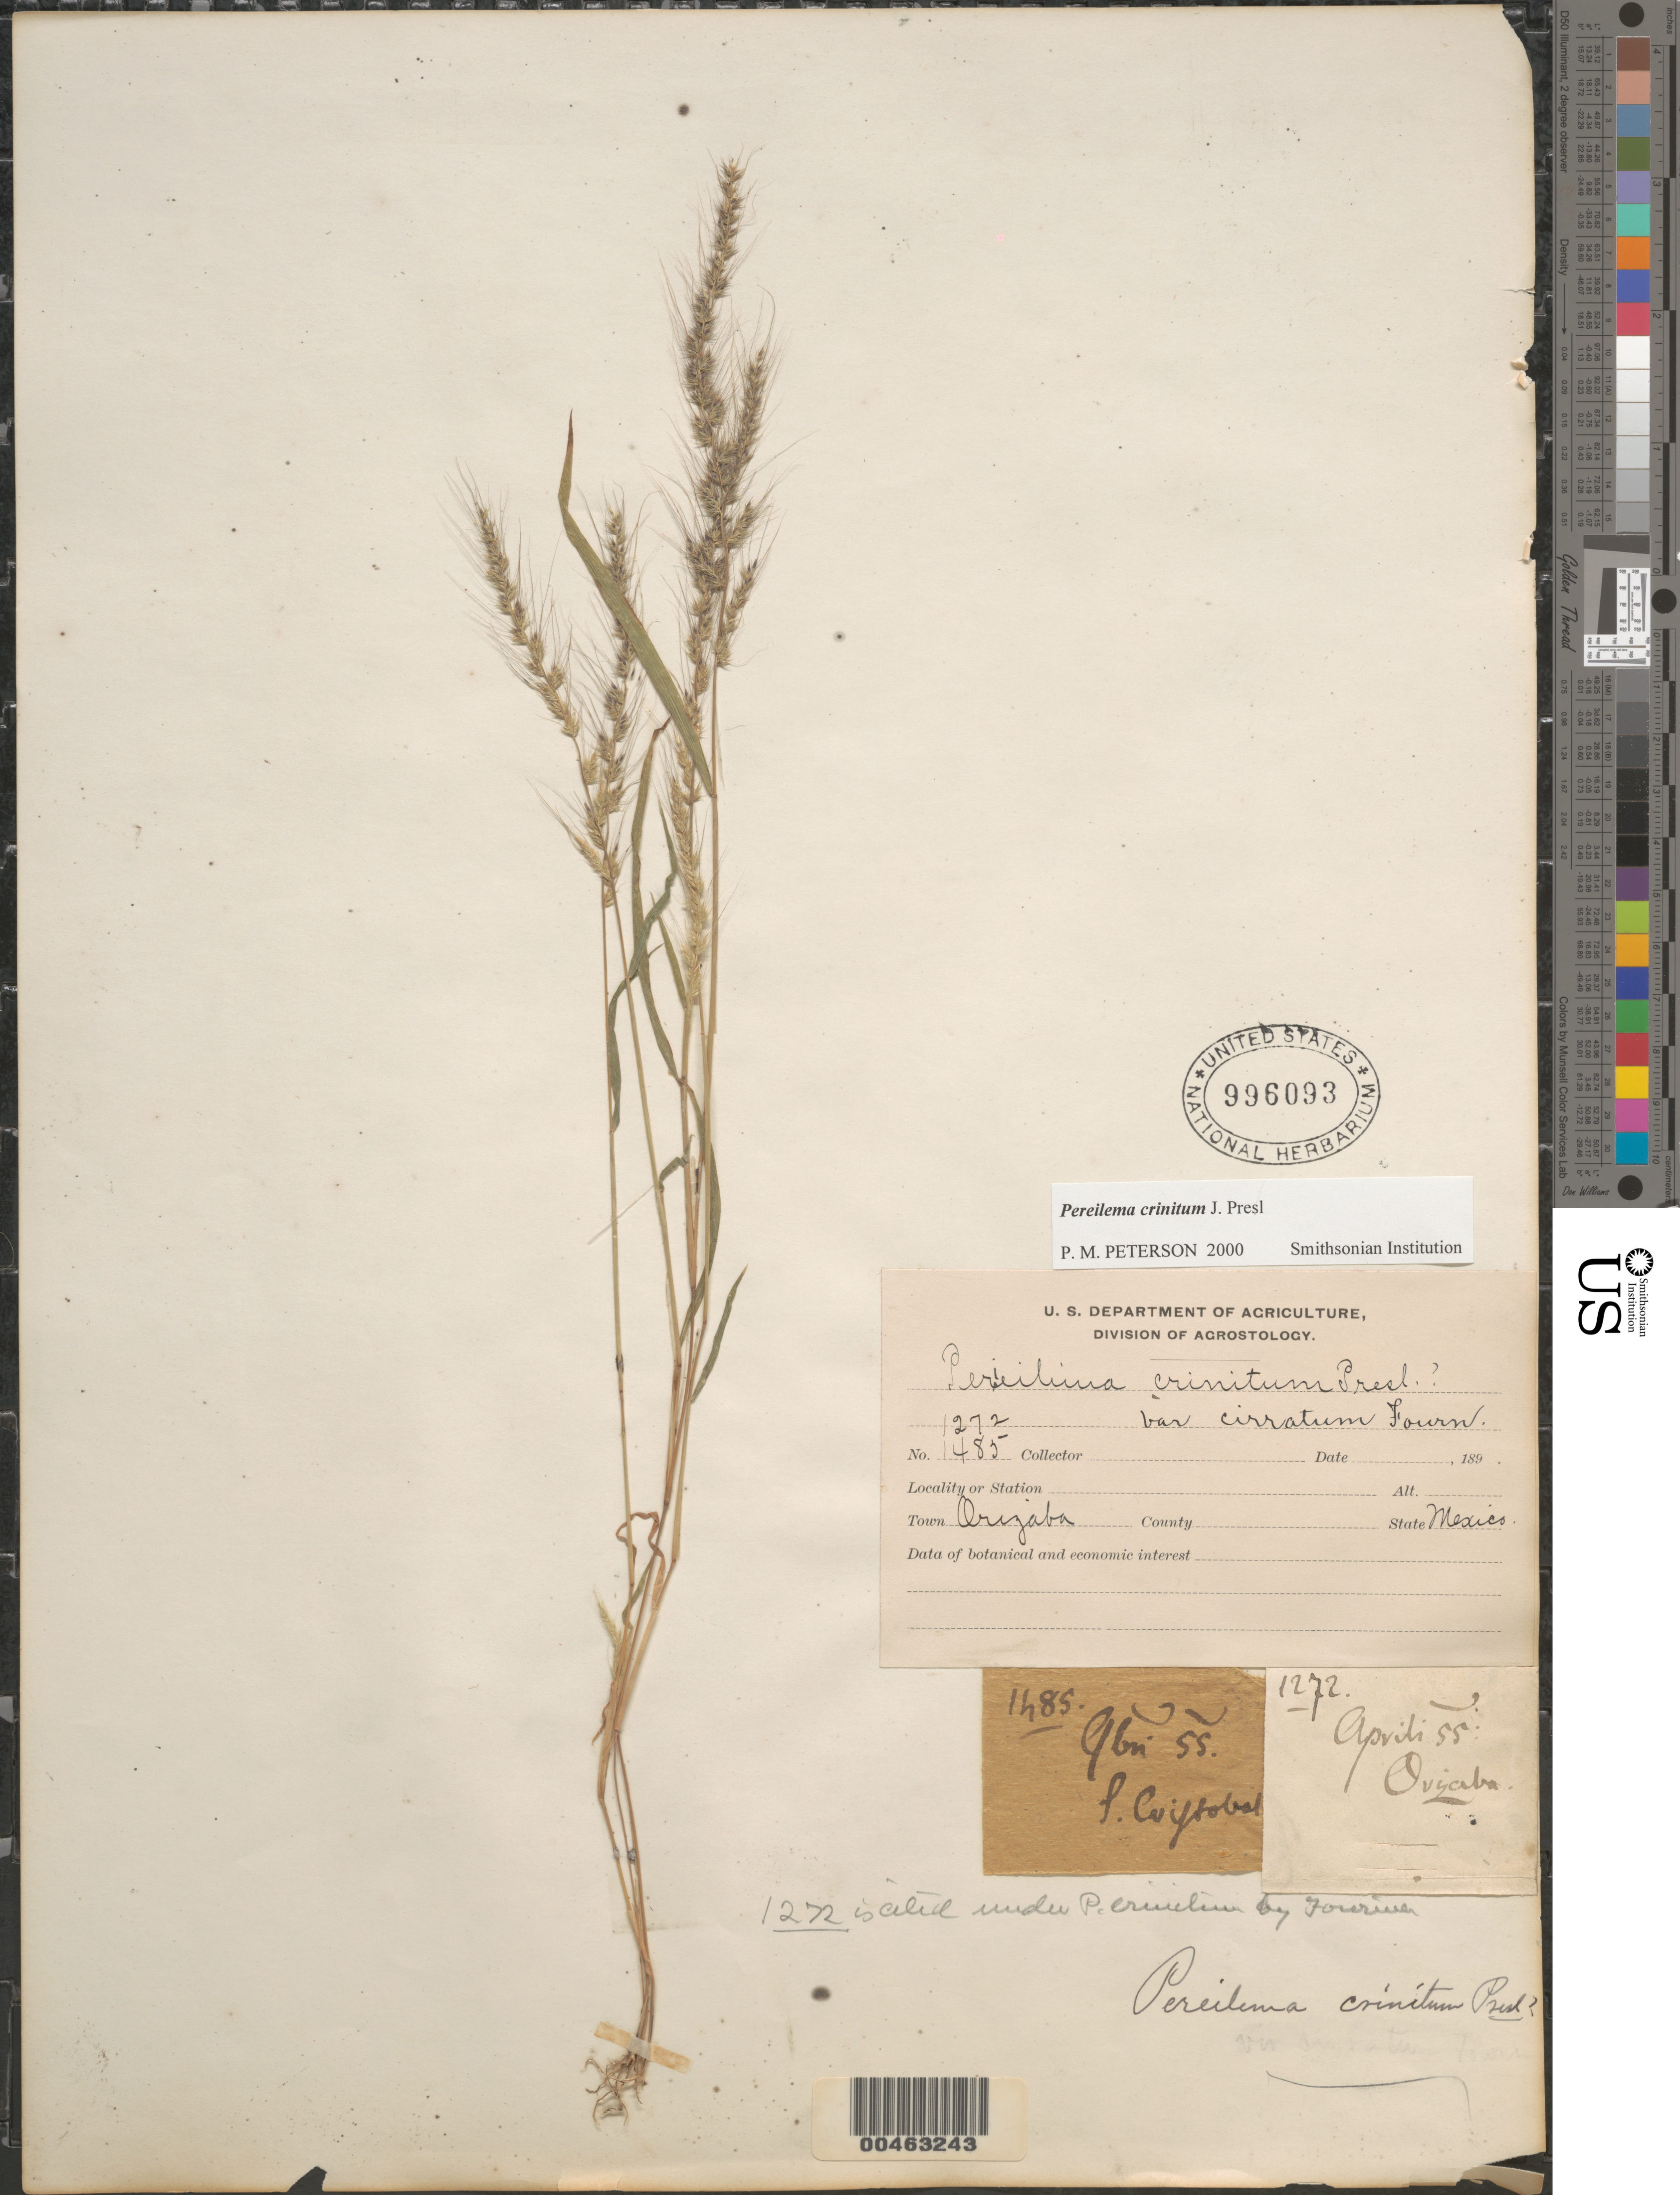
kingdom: Plantae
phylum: Tracheophyta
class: Liliopsida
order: Poales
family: Poaceae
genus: Pereilema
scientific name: Pereilema crinitum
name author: J. Presl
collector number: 1272/1485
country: Mexico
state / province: Veracruz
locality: Orizaba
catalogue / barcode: US 996093